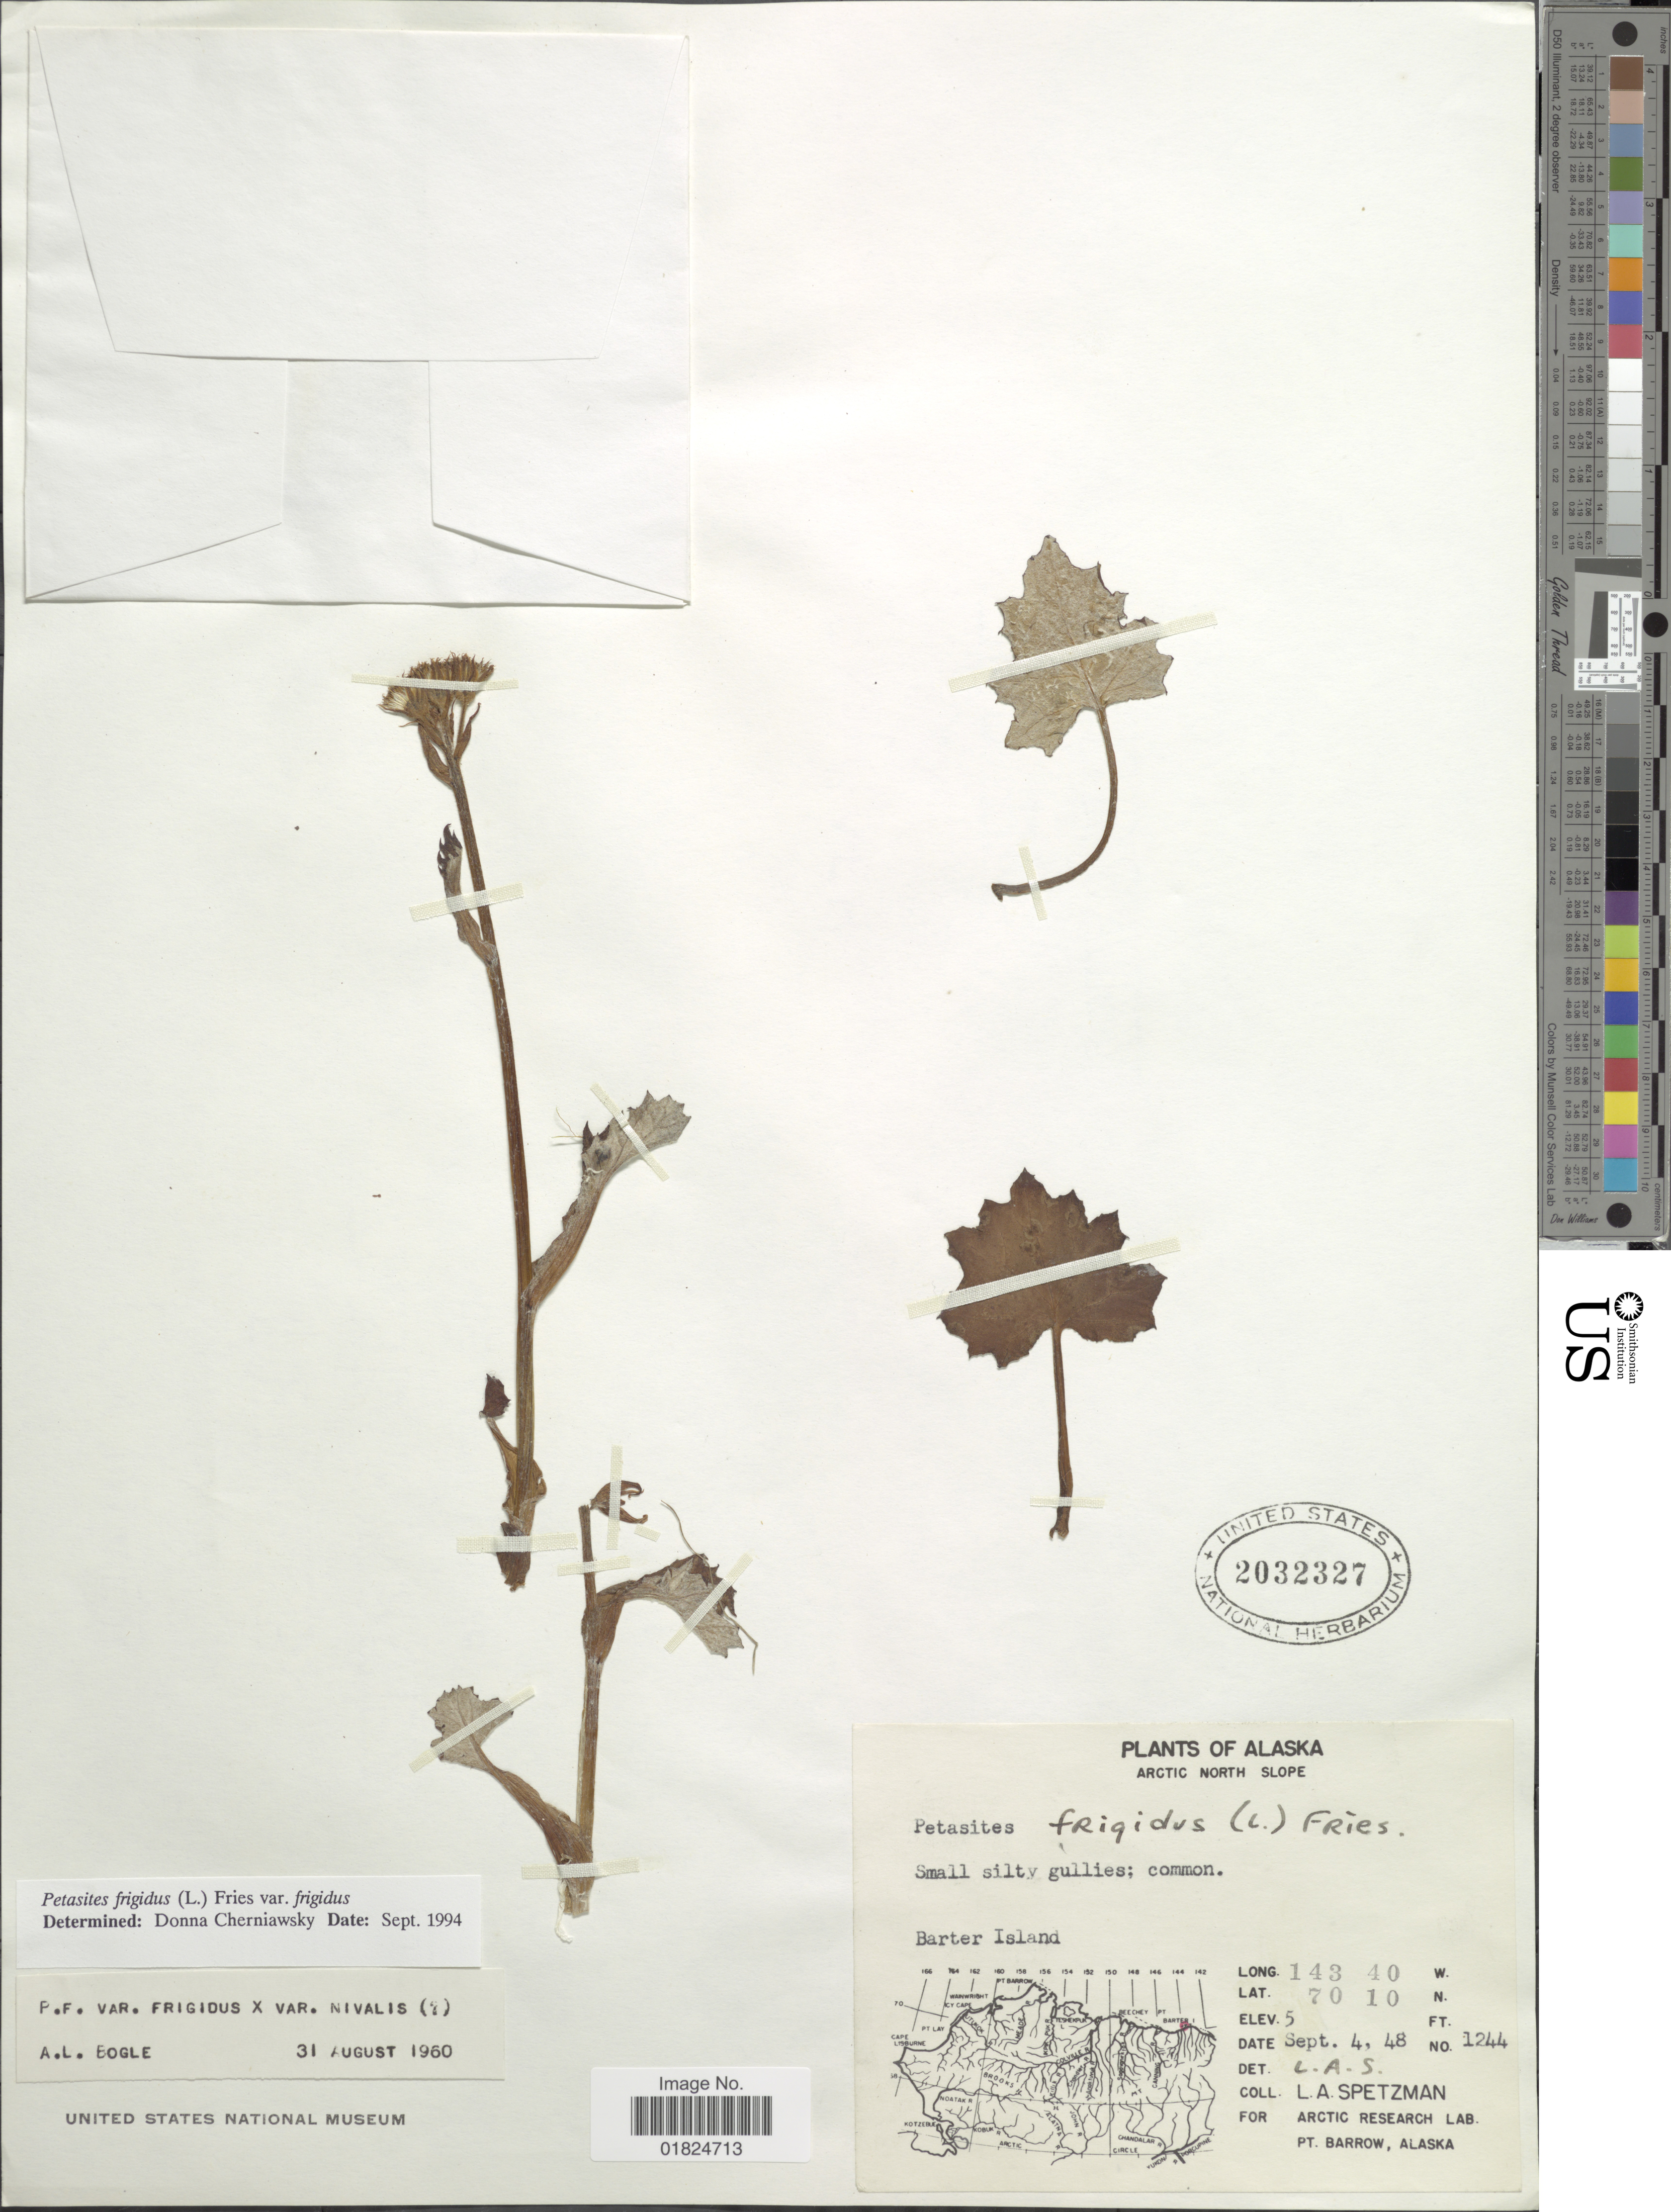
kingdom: Plantae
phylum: Tracheophyta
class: Magnoliopsida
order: Asterales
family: Asteraceae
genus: Petasites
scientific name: Petasites frigidus var. frigidus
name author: (L.) Fr.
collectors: L. Spetzman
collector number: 1244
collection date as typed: Transcribed d/m/y: 4/4/48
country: United States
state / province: Alaska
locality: Alaska. Arctic North slope. Barter Island.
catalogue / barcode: US 2032327